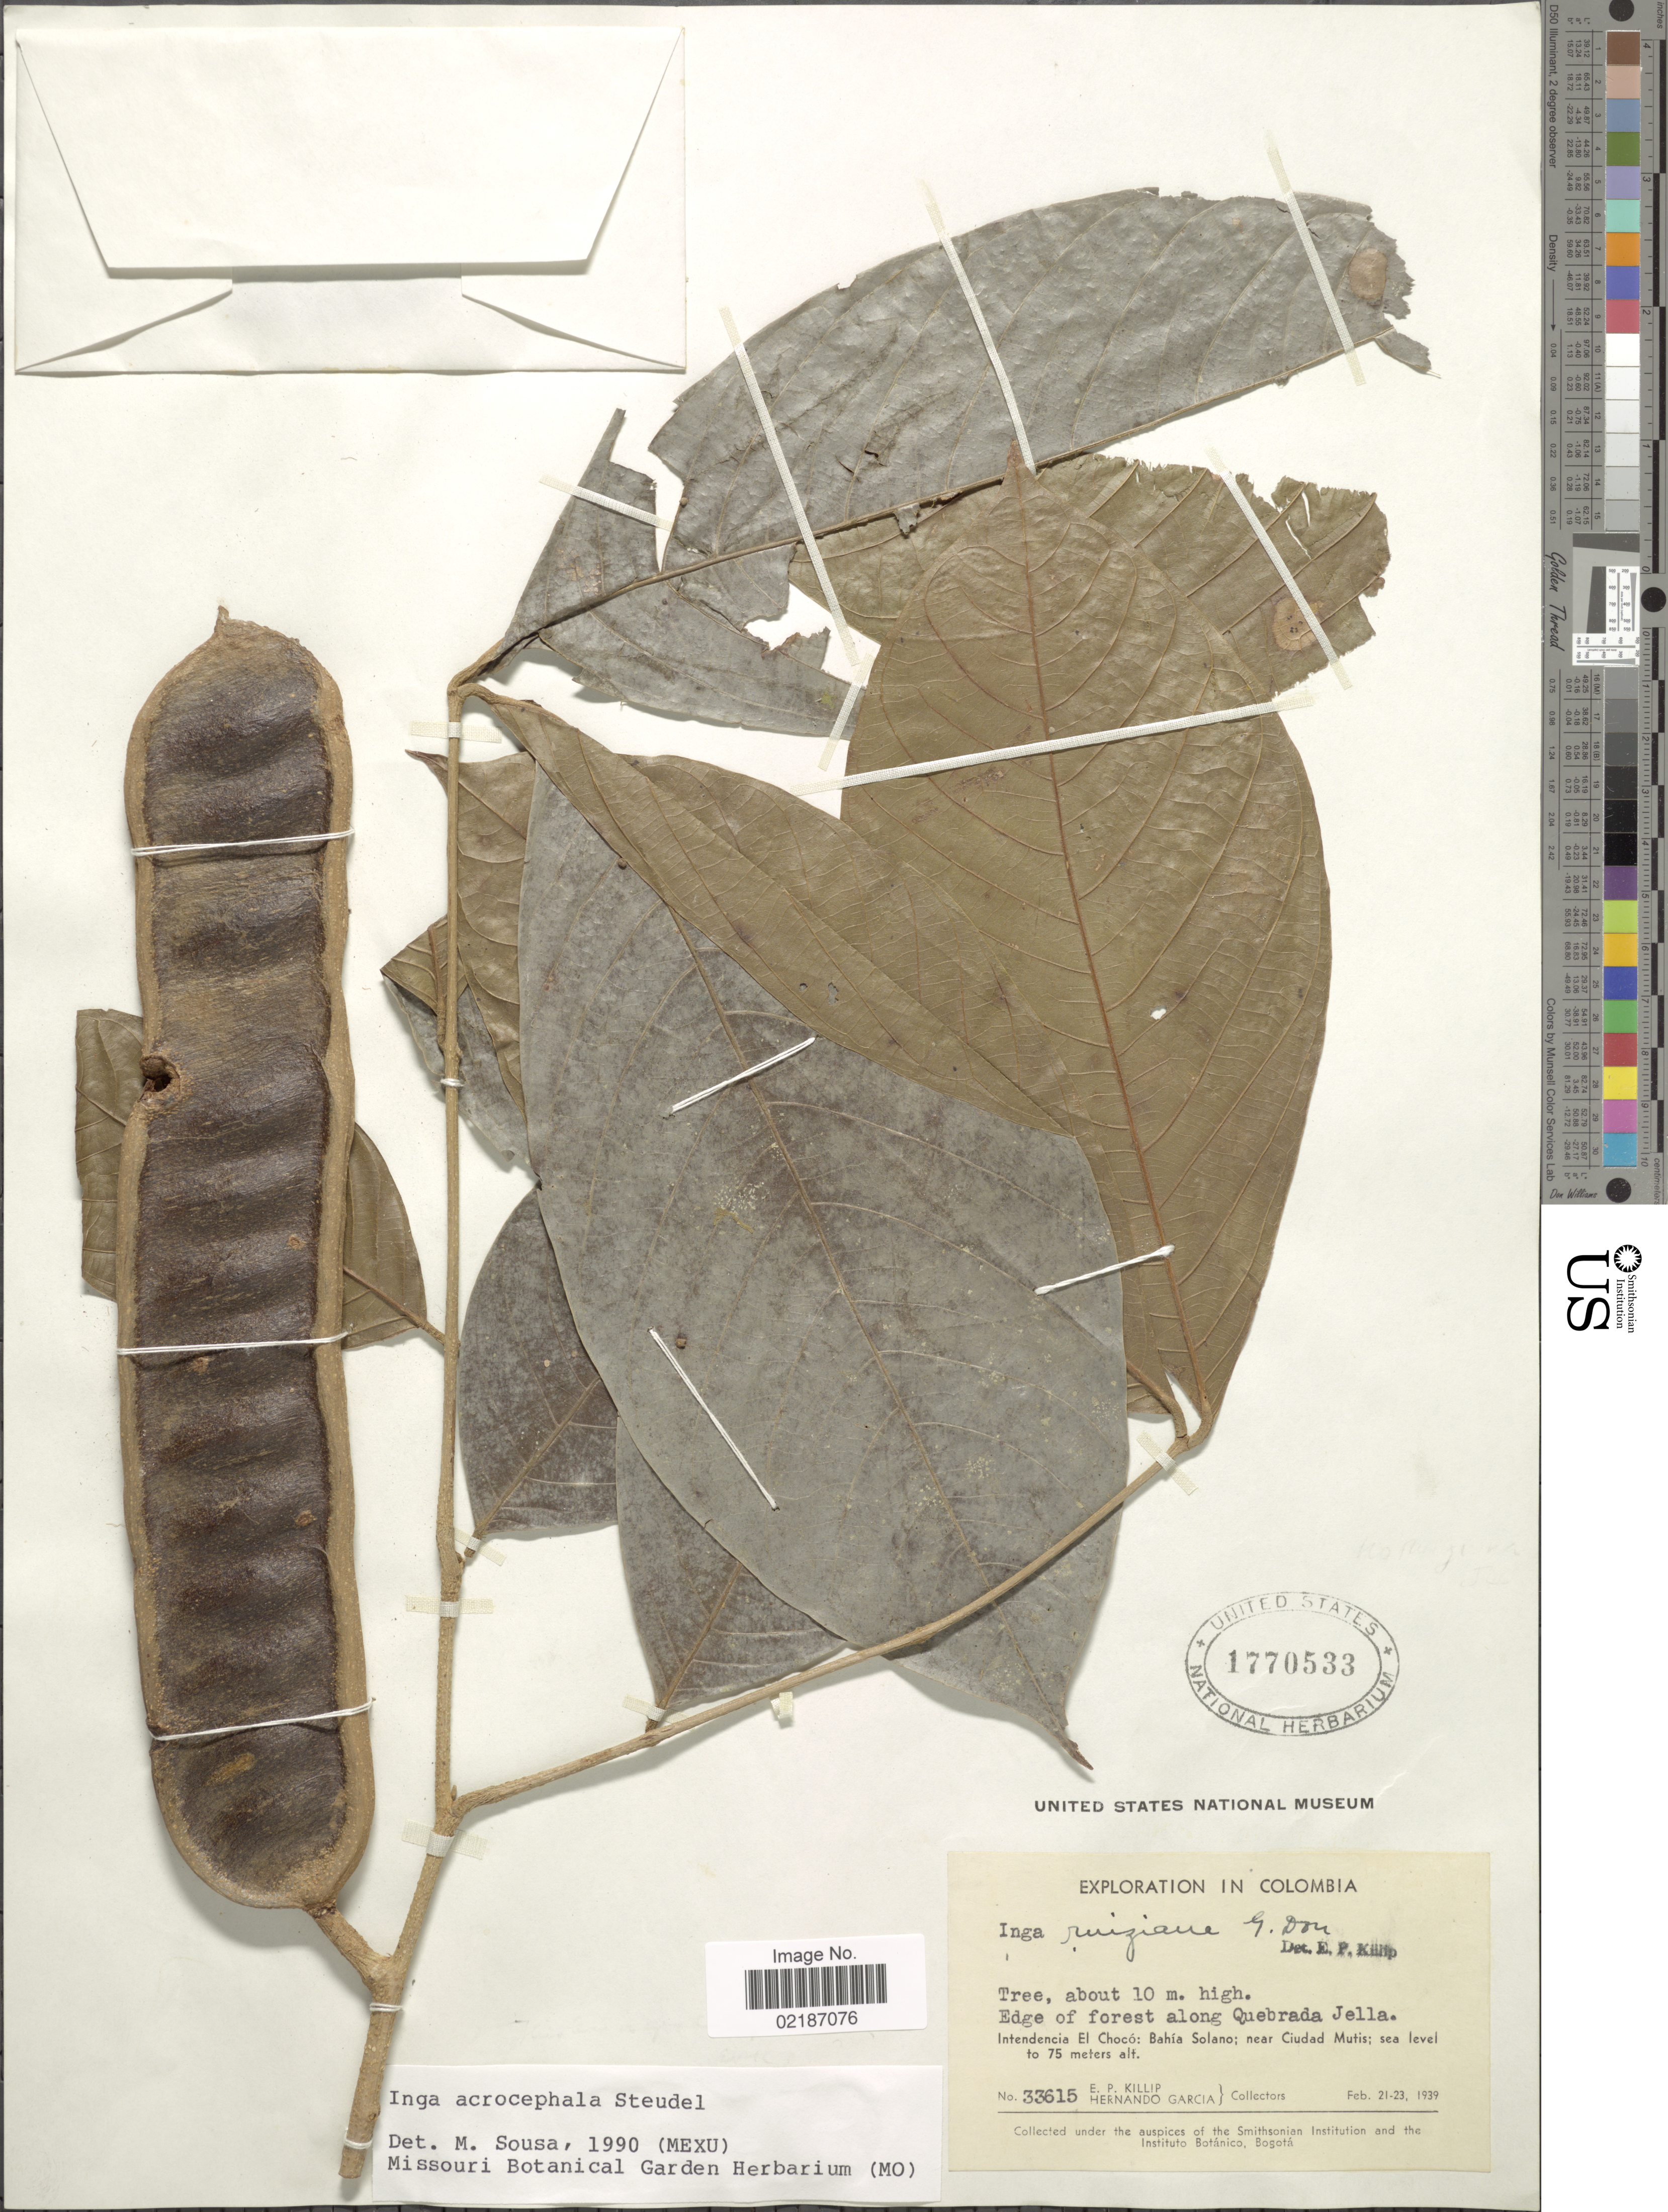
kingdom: Plantae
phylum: Tracheophyta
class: Magnoliopsida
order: Fabales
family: Fabaceae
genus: Inga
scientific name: Inga acrocephala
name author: Steud.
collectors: E. P. Killip & H. Garcia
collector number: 33615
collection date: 1939-02-21/1939-02-23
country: Colombia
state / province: Chocó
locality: Edge of forest along Quebrada Jella, Intendencia El Chocó: Bhía Solano; near Ciudad Mutis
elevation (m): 75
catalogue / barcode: US 1770533